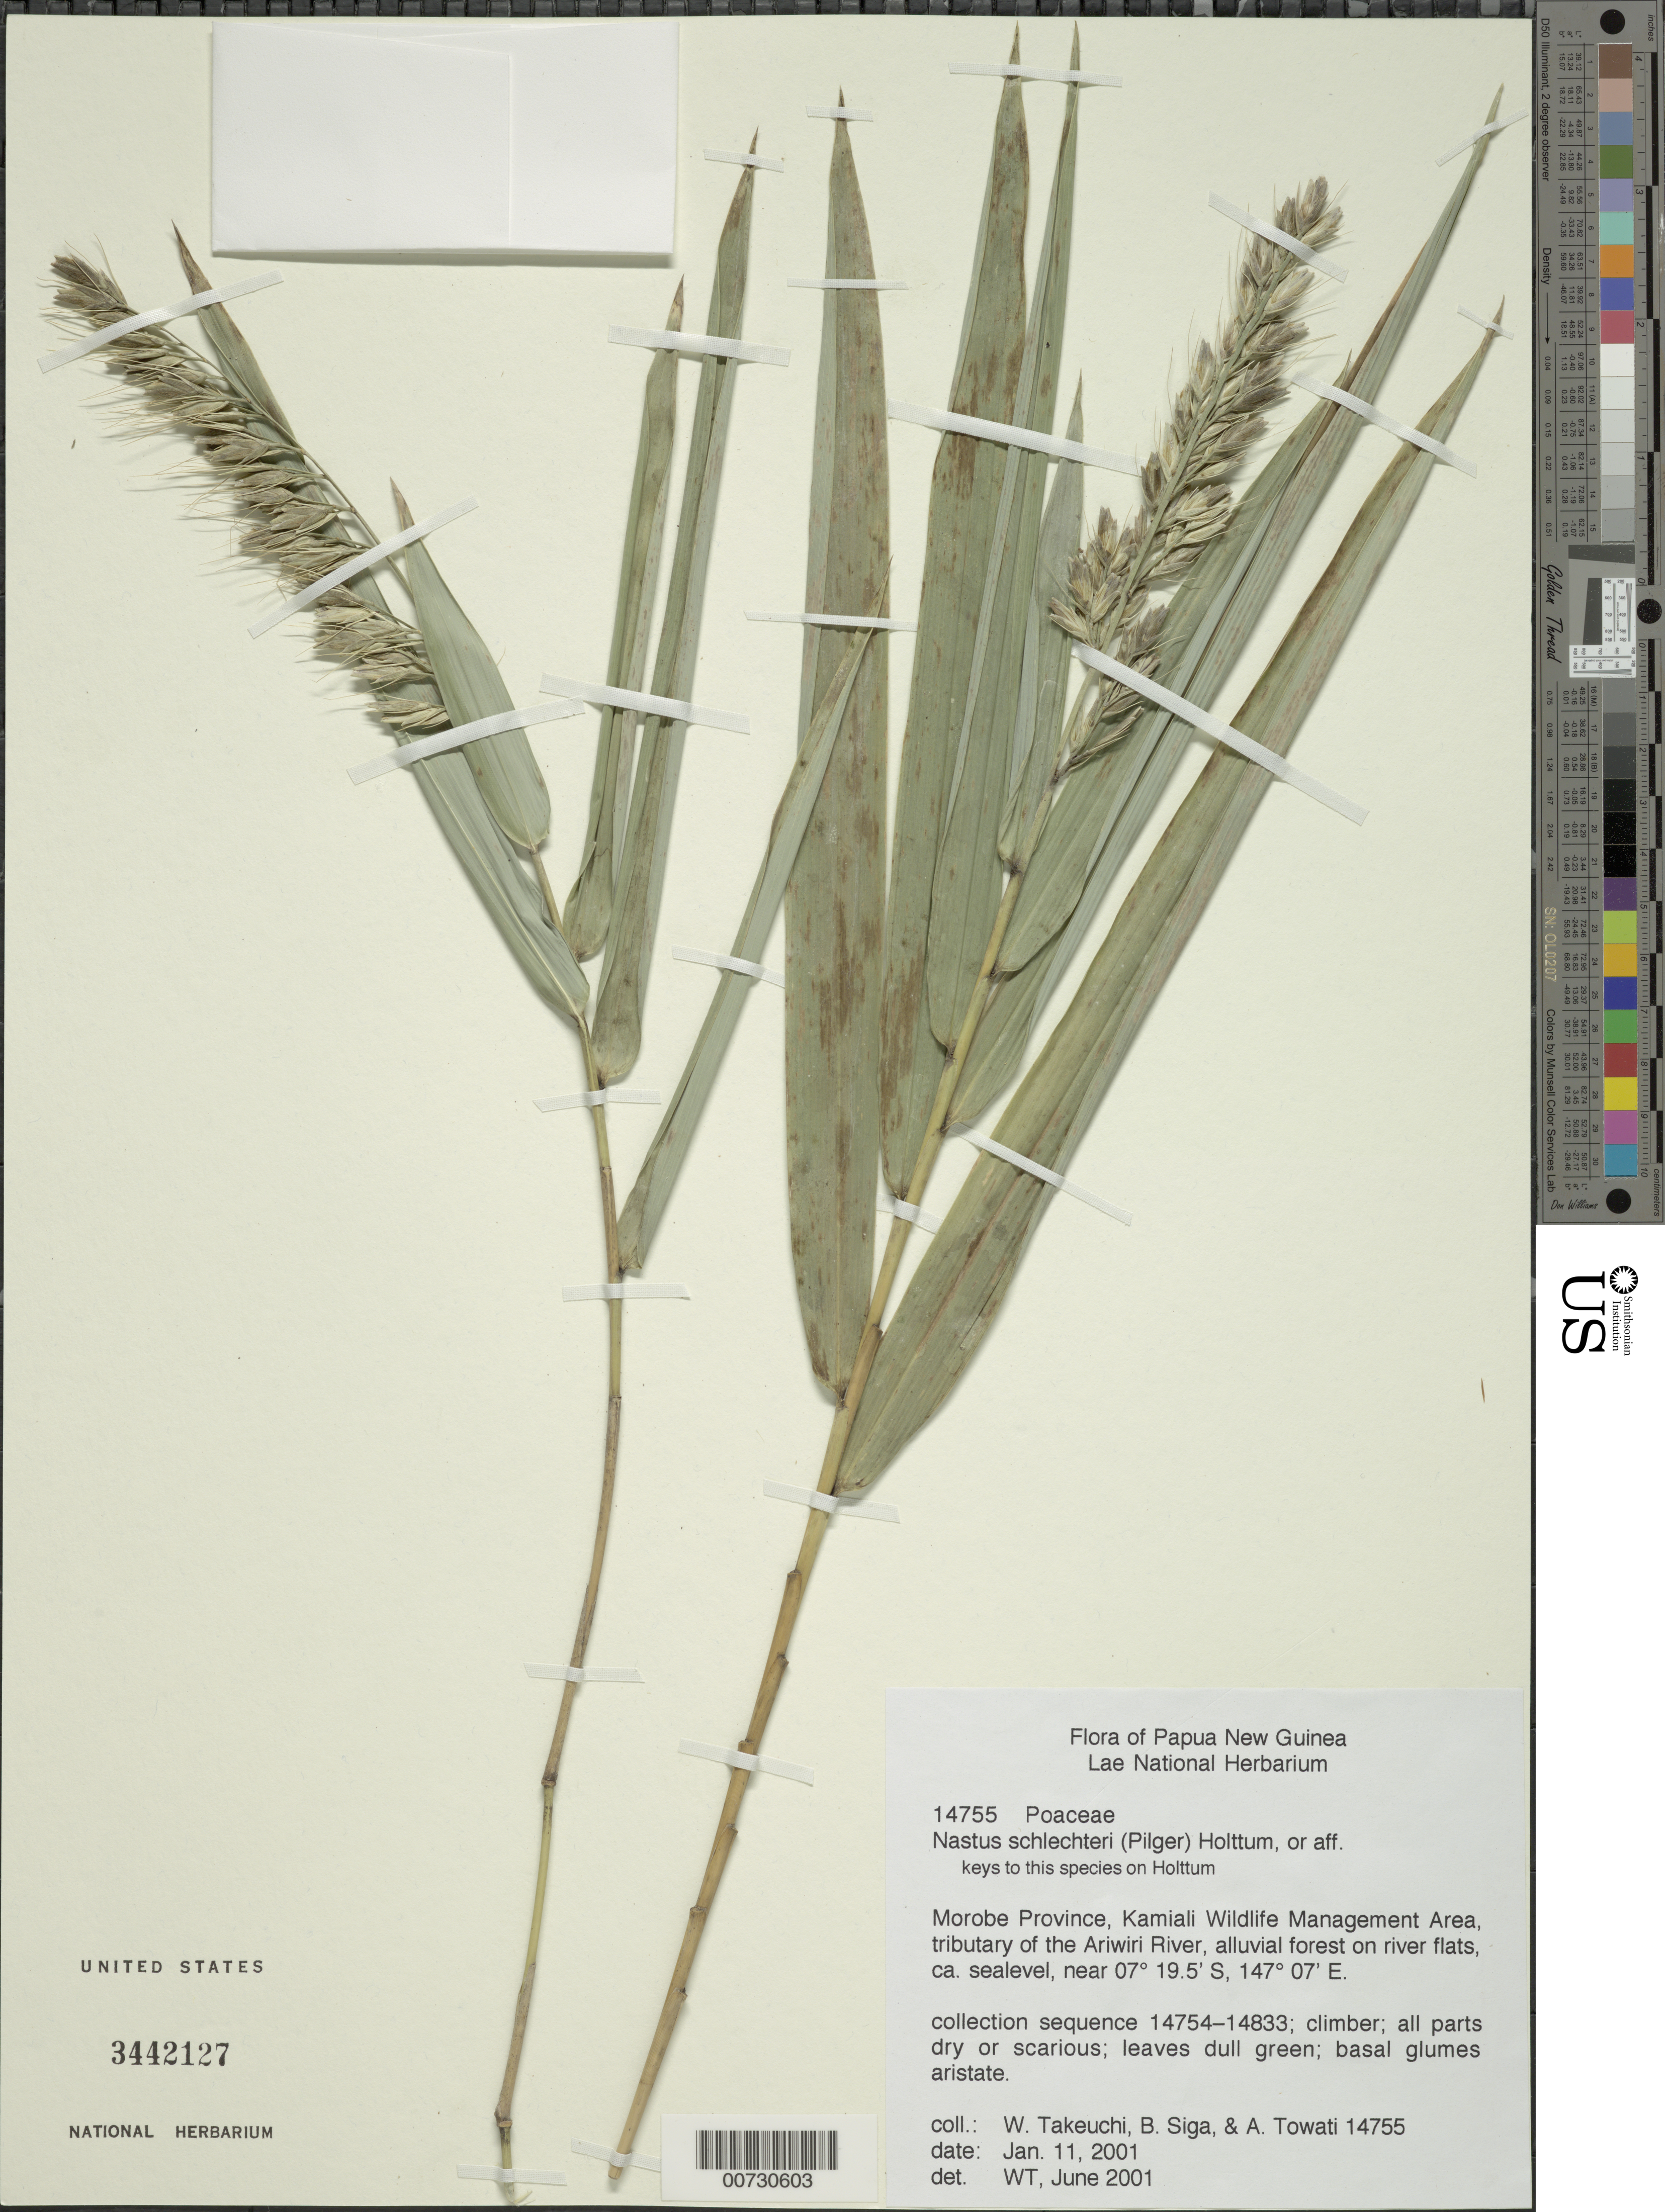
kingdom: Plantae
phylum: Tracheophyta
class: Liliopsida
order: Poales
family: Poaceae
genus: Nastus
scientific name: Nastus schlechteri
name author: (Pilg.) Holttum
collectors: W. N. Takeuchi, B. Siga & A. Towati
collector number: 14755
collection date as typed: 11 Jan 2001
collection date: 2001-01-11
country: Papua New Guinea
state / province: Morobe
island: New Guinea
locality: Kamiali Wildlife Management Area, tributary of the Ariwiri River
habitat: alluvial forest on river flats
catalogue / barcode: US 3442127